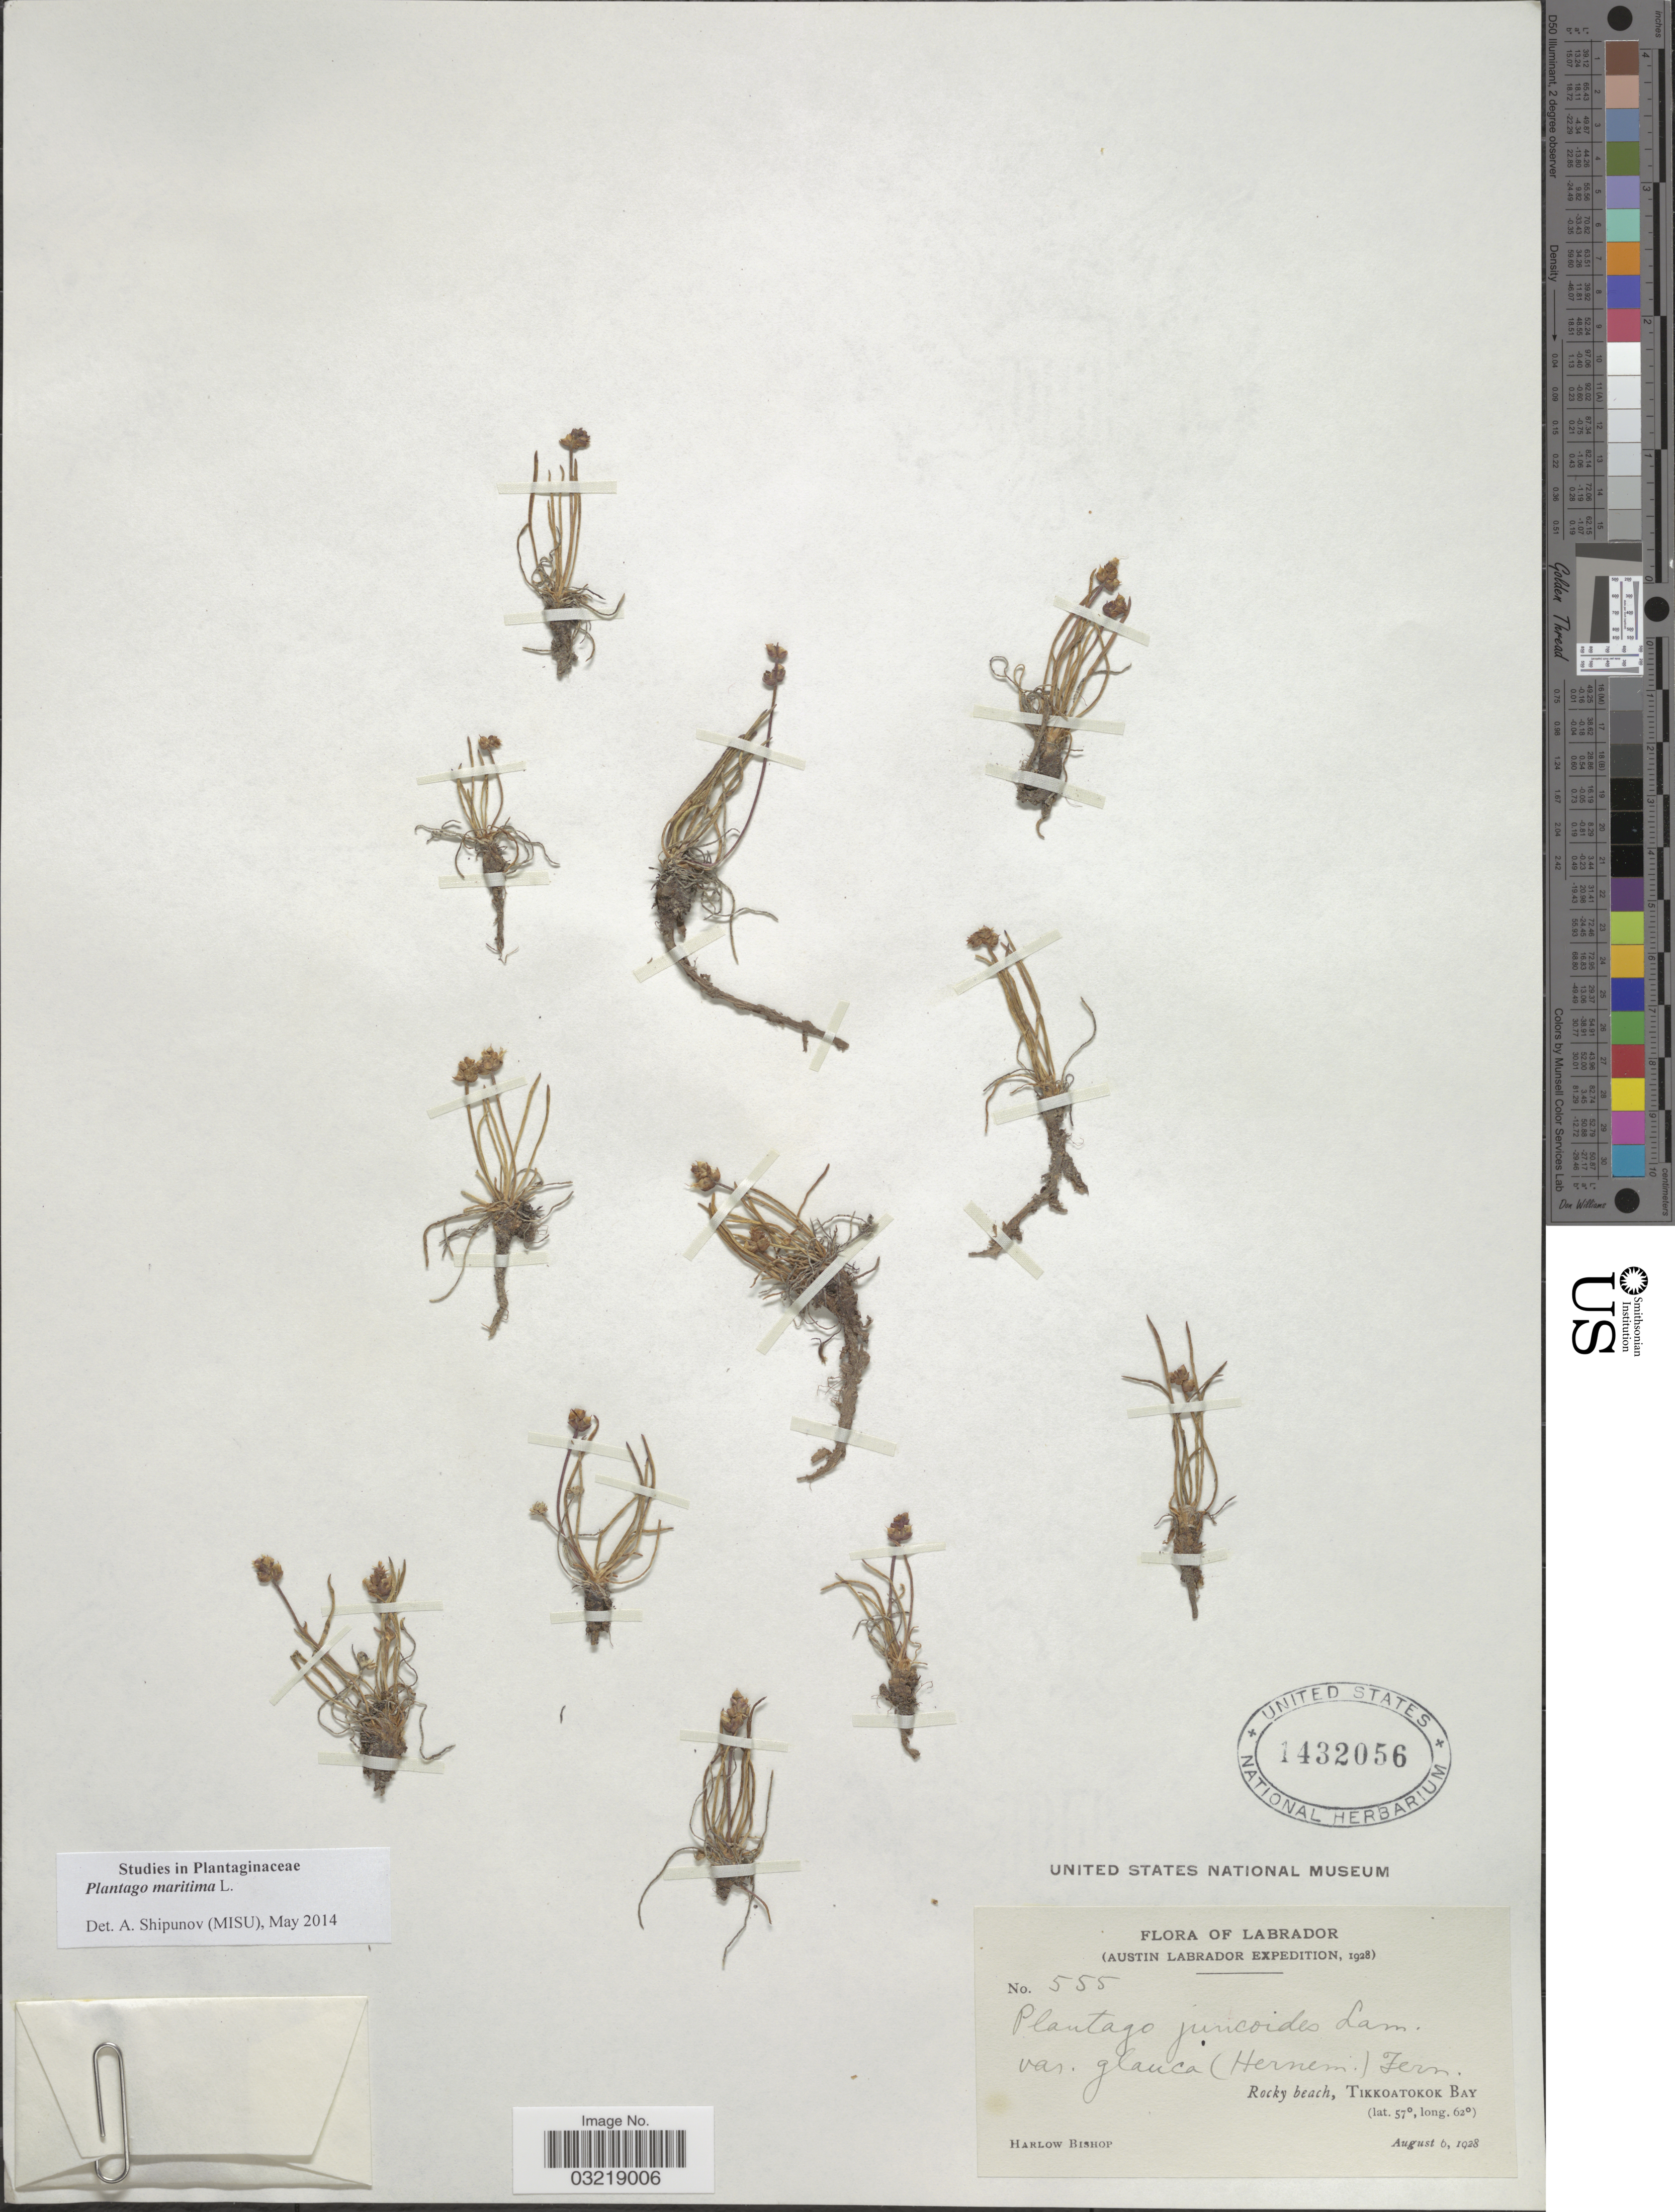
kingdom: Plantae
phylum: Tracheophyta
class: Magnoliopsida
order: Lamiales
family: Plantaginaceae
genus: Plantago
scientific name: Plantago maritima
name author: L.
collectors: H. Bishop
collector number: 555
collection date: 1928-08-06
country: Canada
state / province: Newfoundland and Labrador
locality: Labrador. Rocky beach, Tikkoatokok Bay.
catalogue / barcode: US 1432056